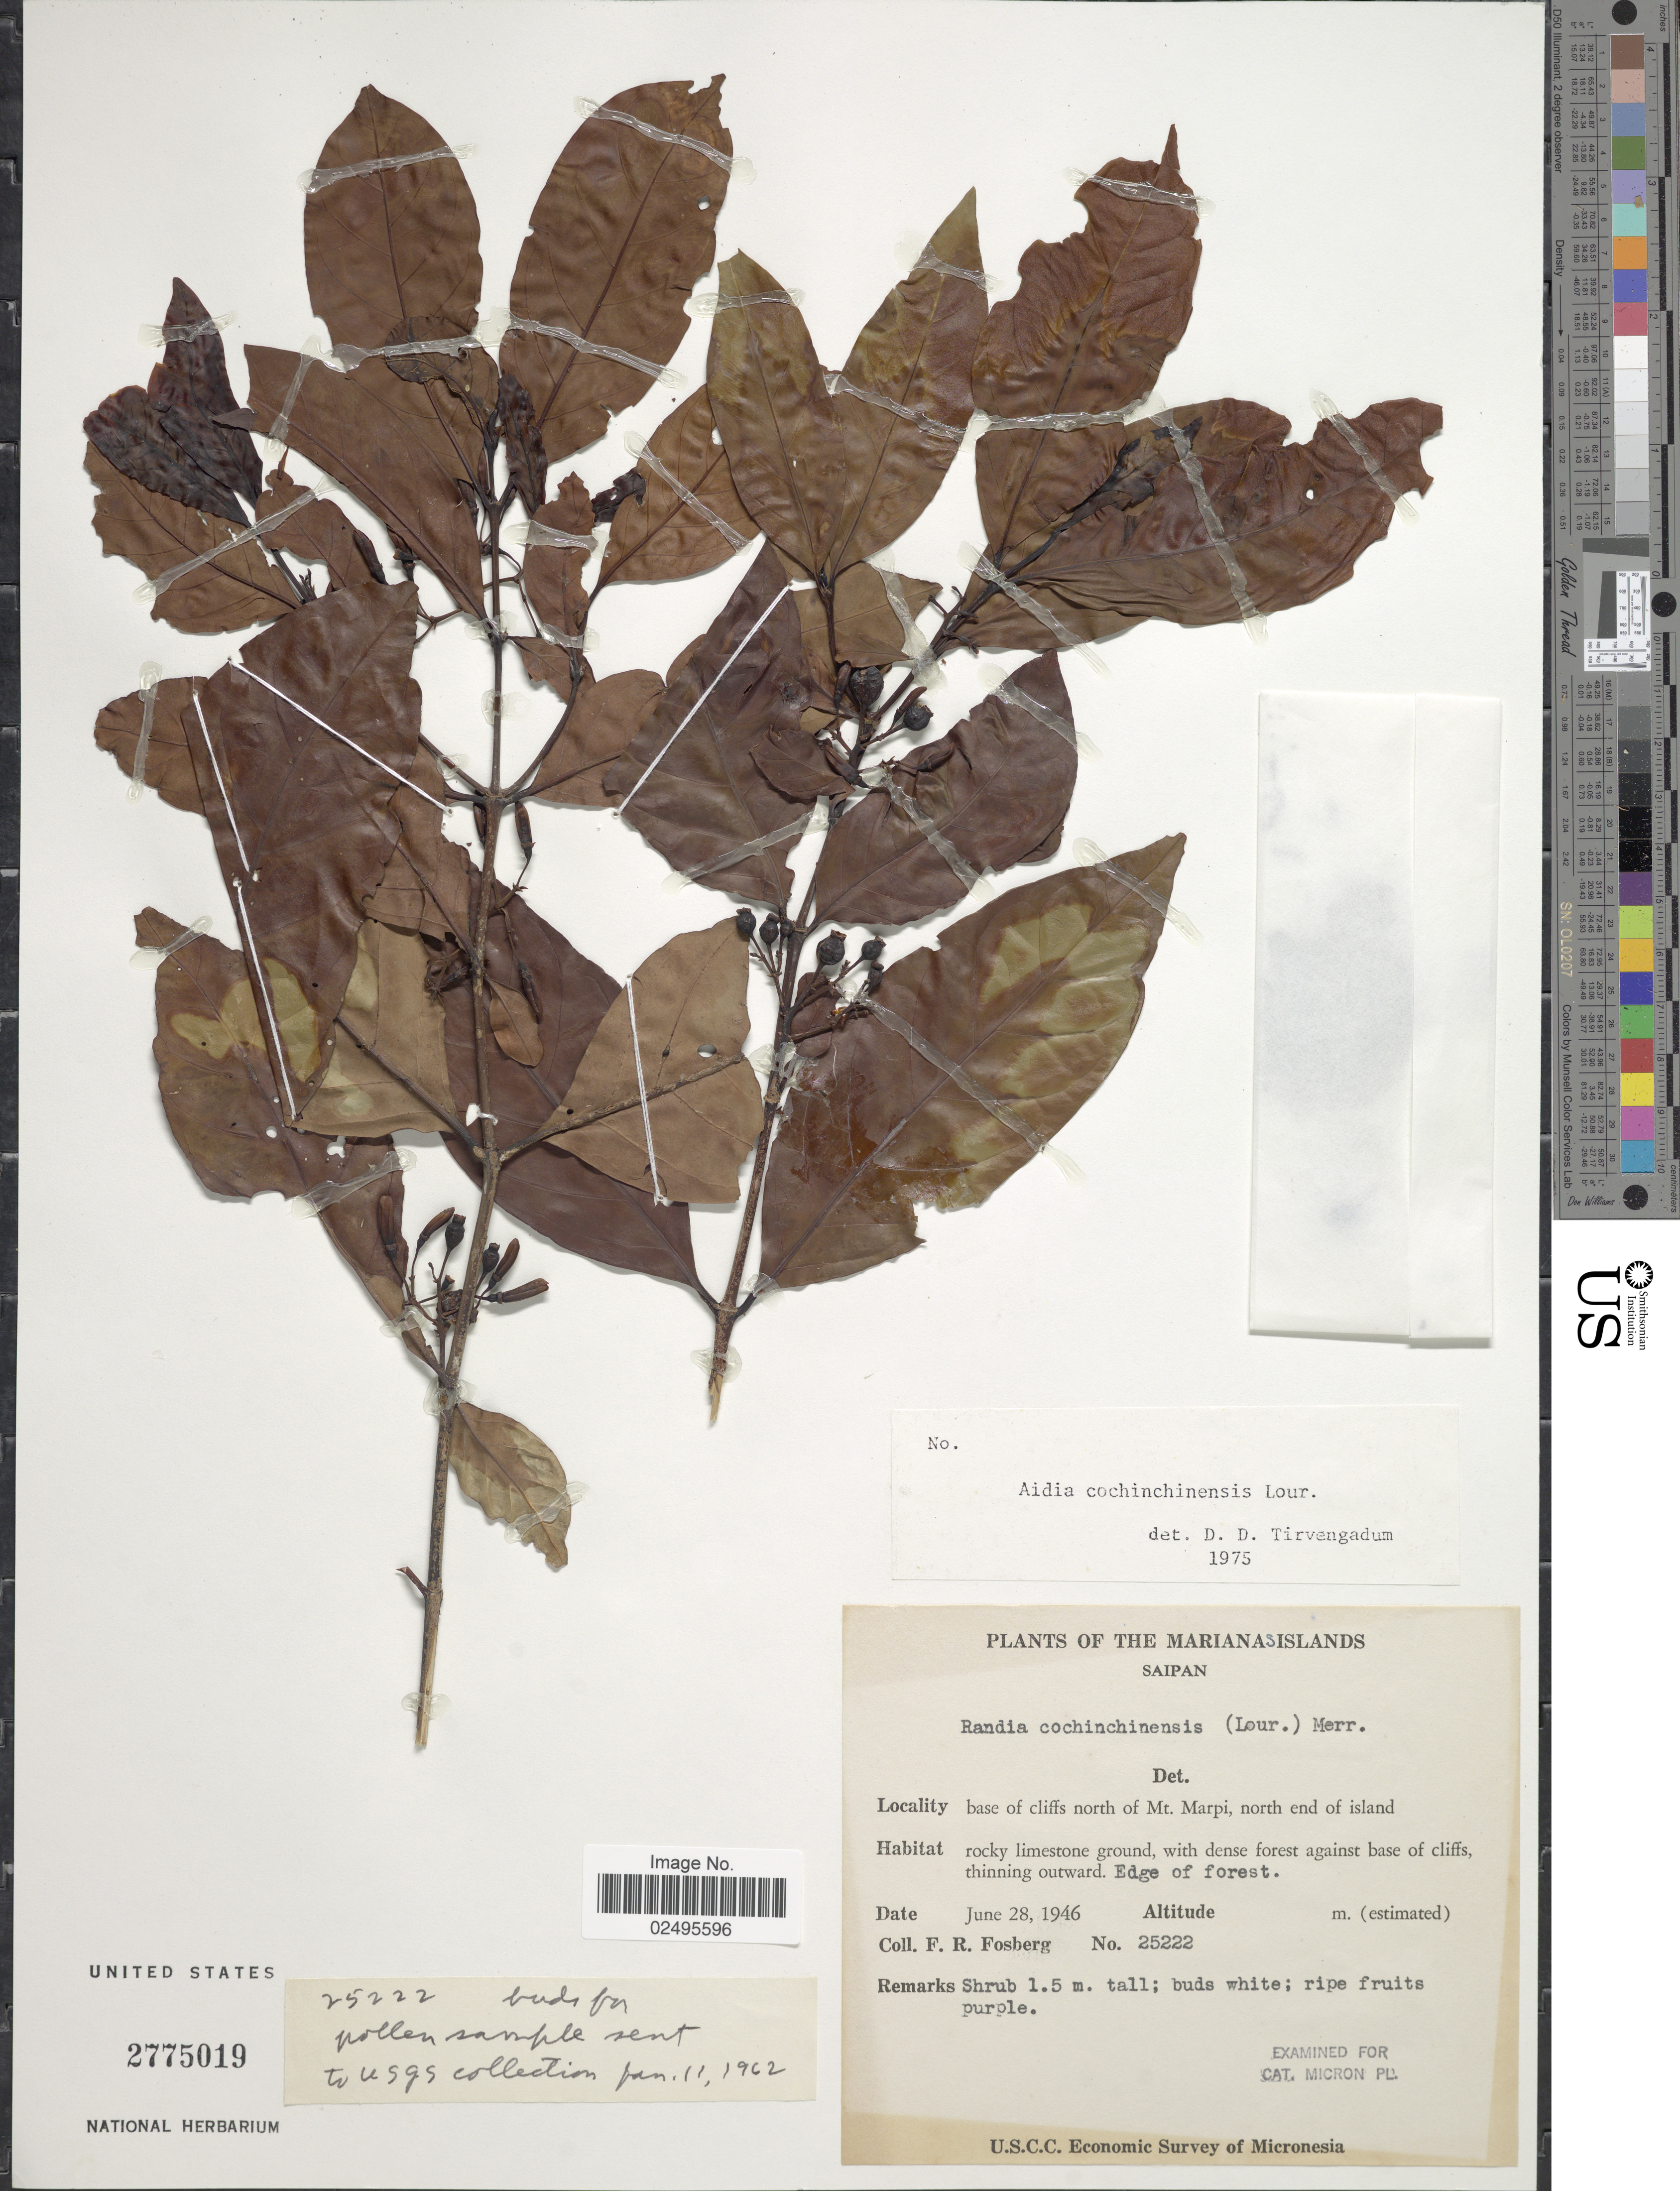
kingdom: Plantae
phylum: Tracheophyta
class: Magnoliopsida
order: Gentianales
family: Rubiaceae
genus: Aidia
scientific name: Aidia graeffei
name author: (Reinecke) Tirveng.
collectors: F. R. Fosberg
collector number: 25222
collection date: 1946-06-28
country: Northern Mariana Islands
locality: Marianas Islands. Saipan. Base of cliffs north of Mt. Marpi, north end of island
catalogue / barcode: US 2775019